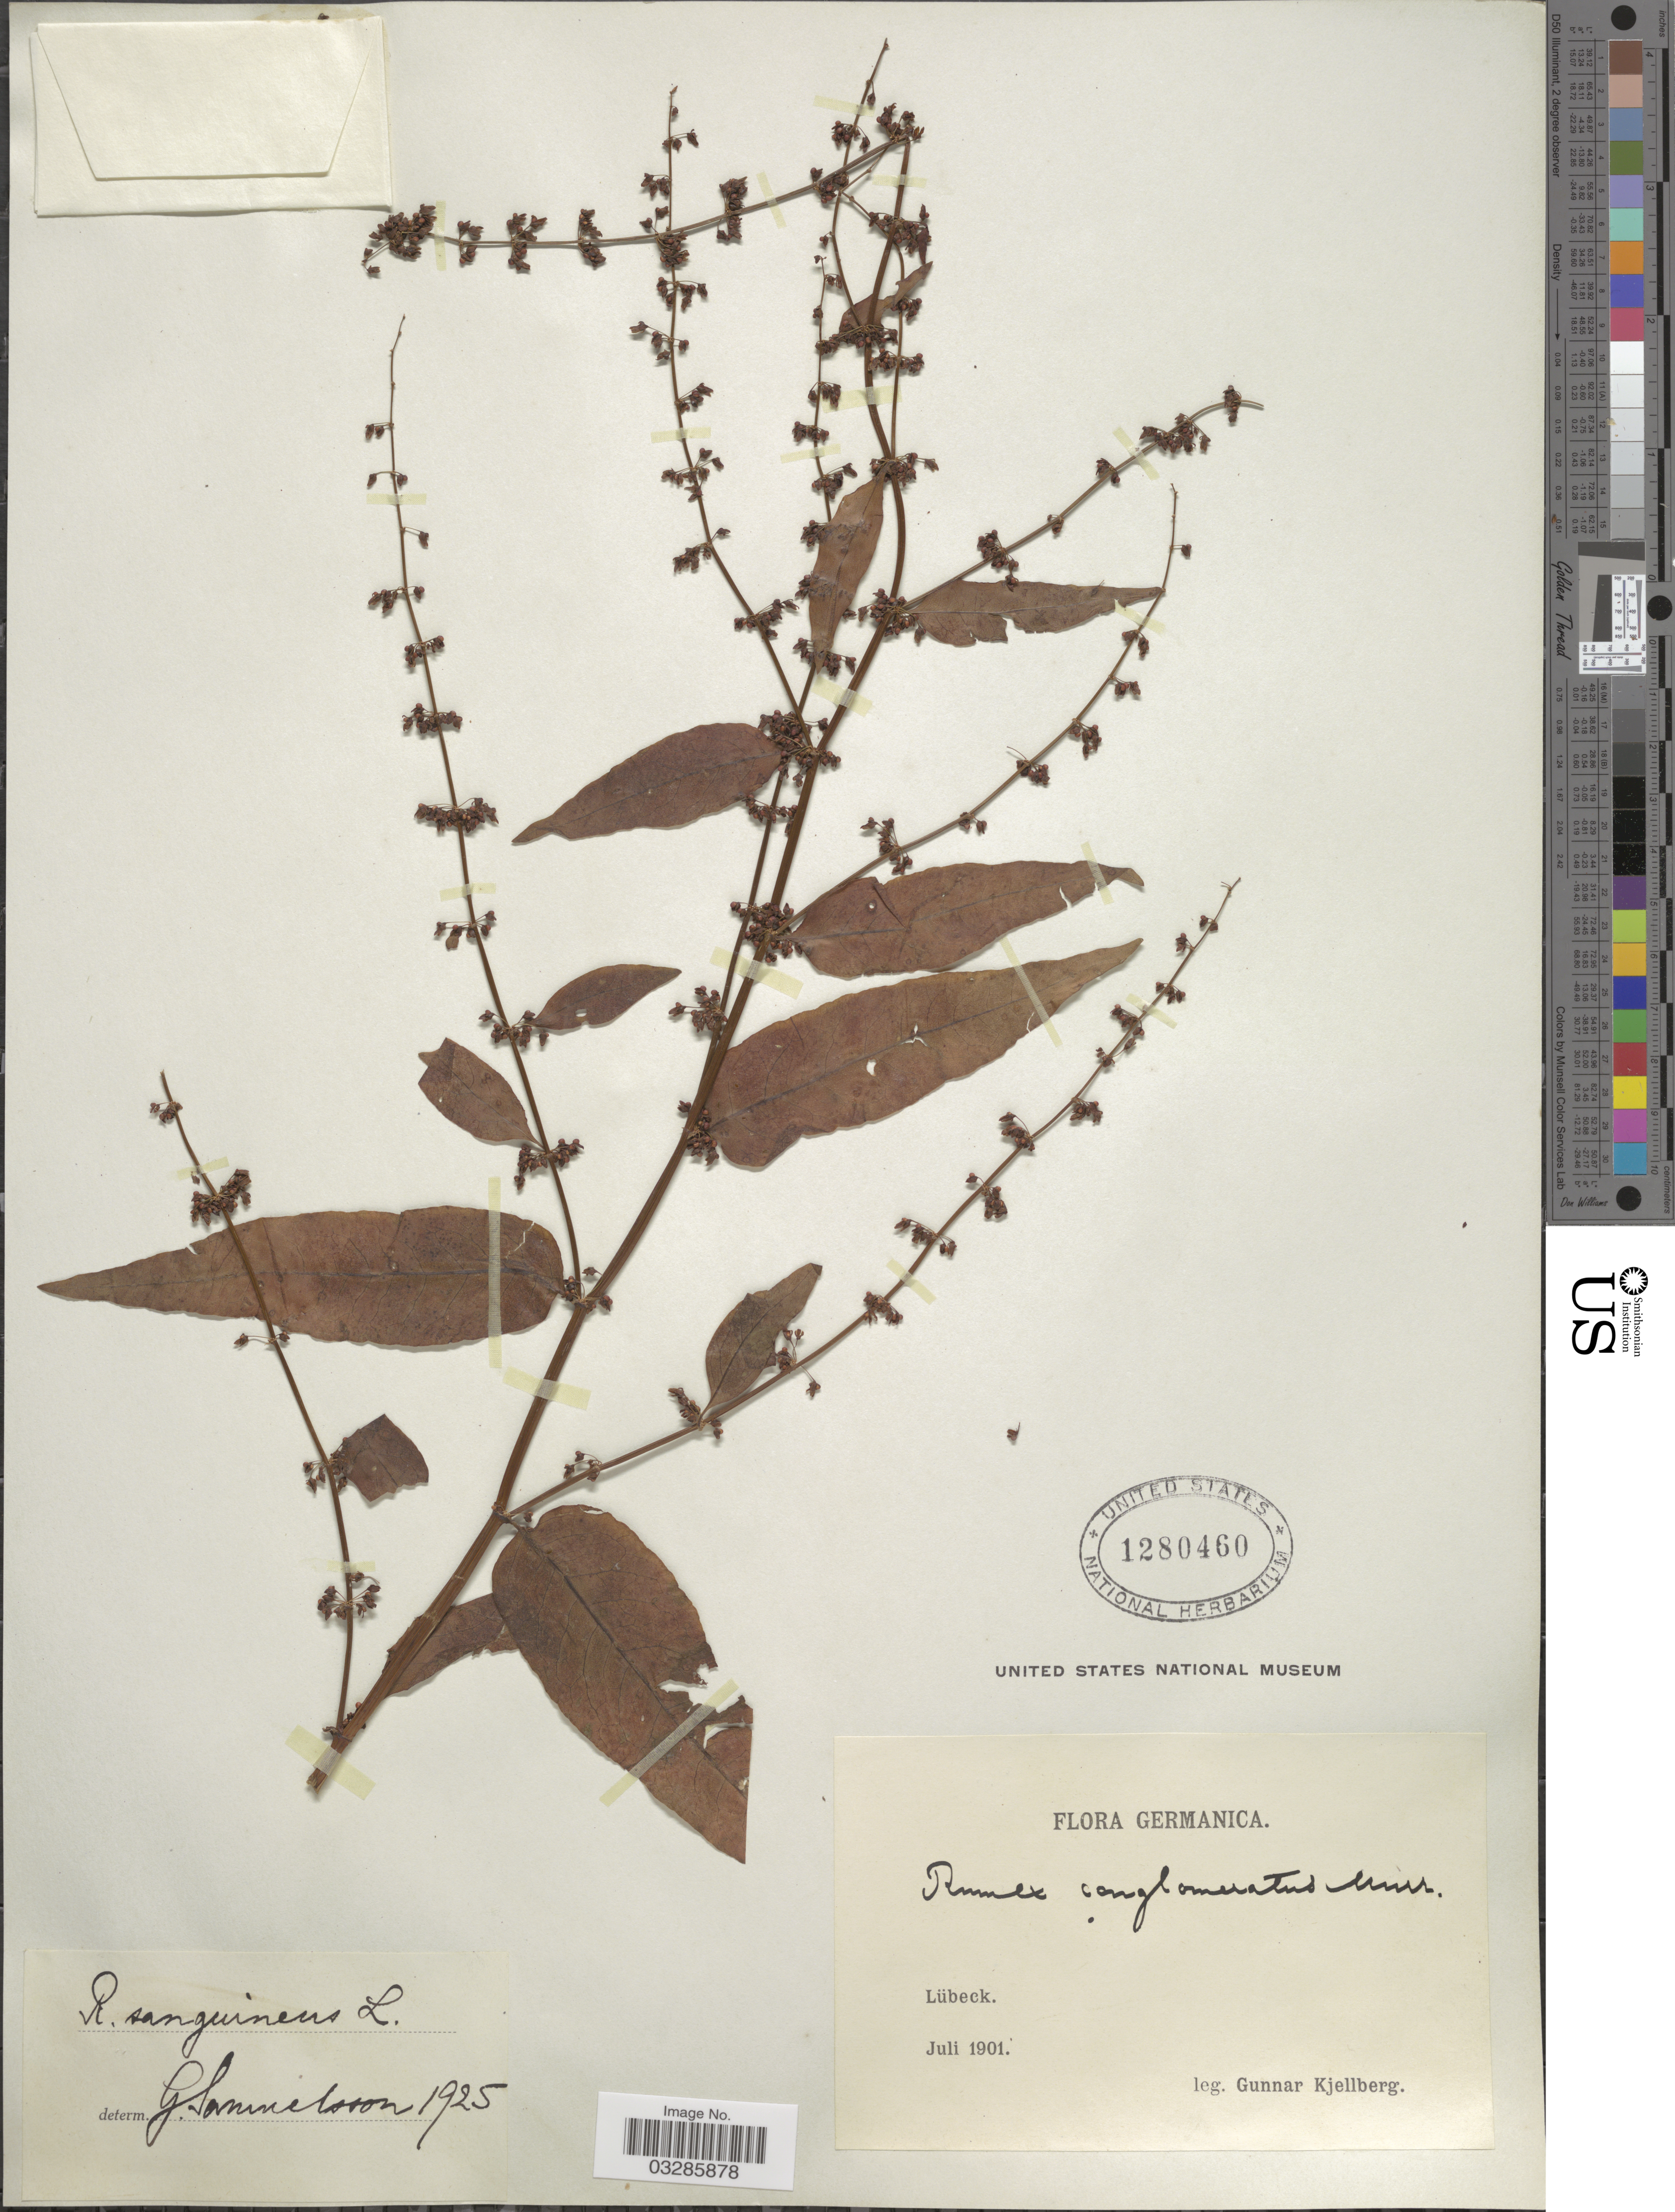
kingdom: Plantae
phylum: Tracheophyta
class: Magnoliopsida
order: Caryophyllales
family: Polygonaceae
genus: Rumex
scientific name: Rumex sanguineus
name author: L.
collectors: G. Kjellberg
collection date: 1901-07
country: Germany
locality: Lübeck.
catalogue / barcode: US 1280460